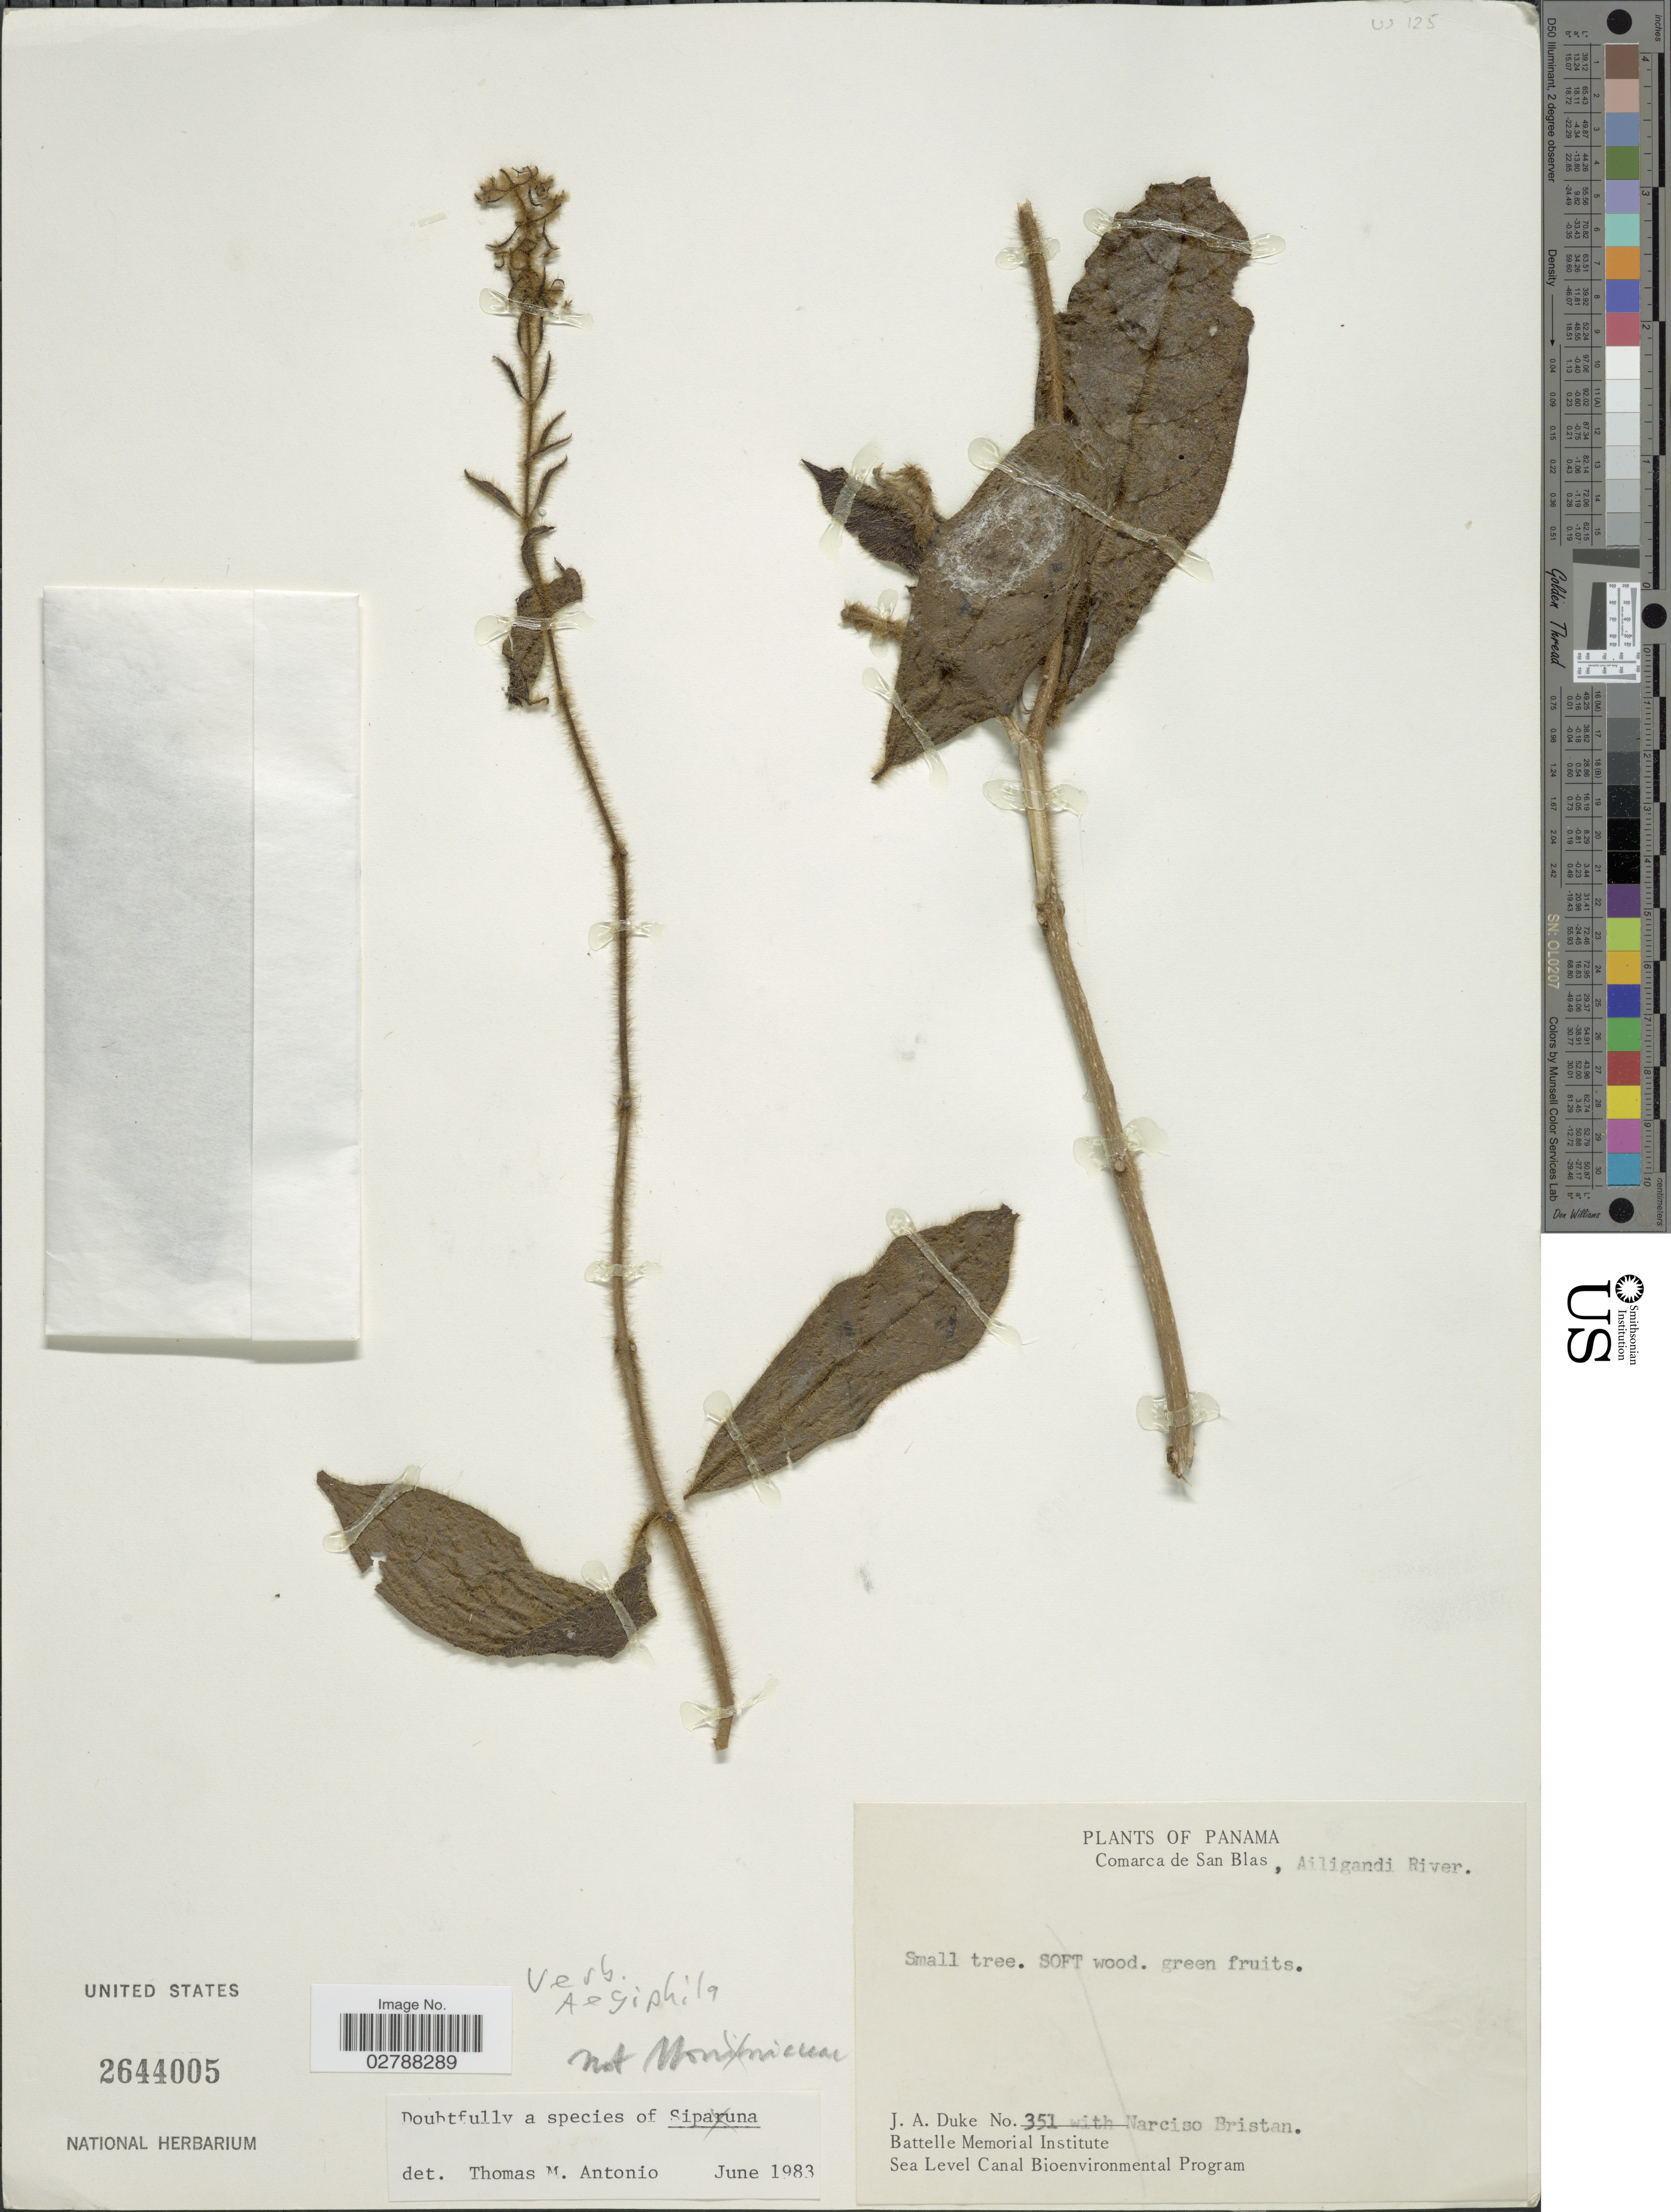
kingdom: Plantae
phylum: Tracheophyta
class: Magnoliopsida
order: Lamiales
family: Lamiaceae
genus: Aegiphila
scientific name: Aegiphila sp.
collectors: J. A. Duke & N. Bristan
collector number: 351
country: Panama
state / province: Kuna Yala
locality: Comarca de San Blas, Ailigandi River.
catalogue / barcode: US 2644005